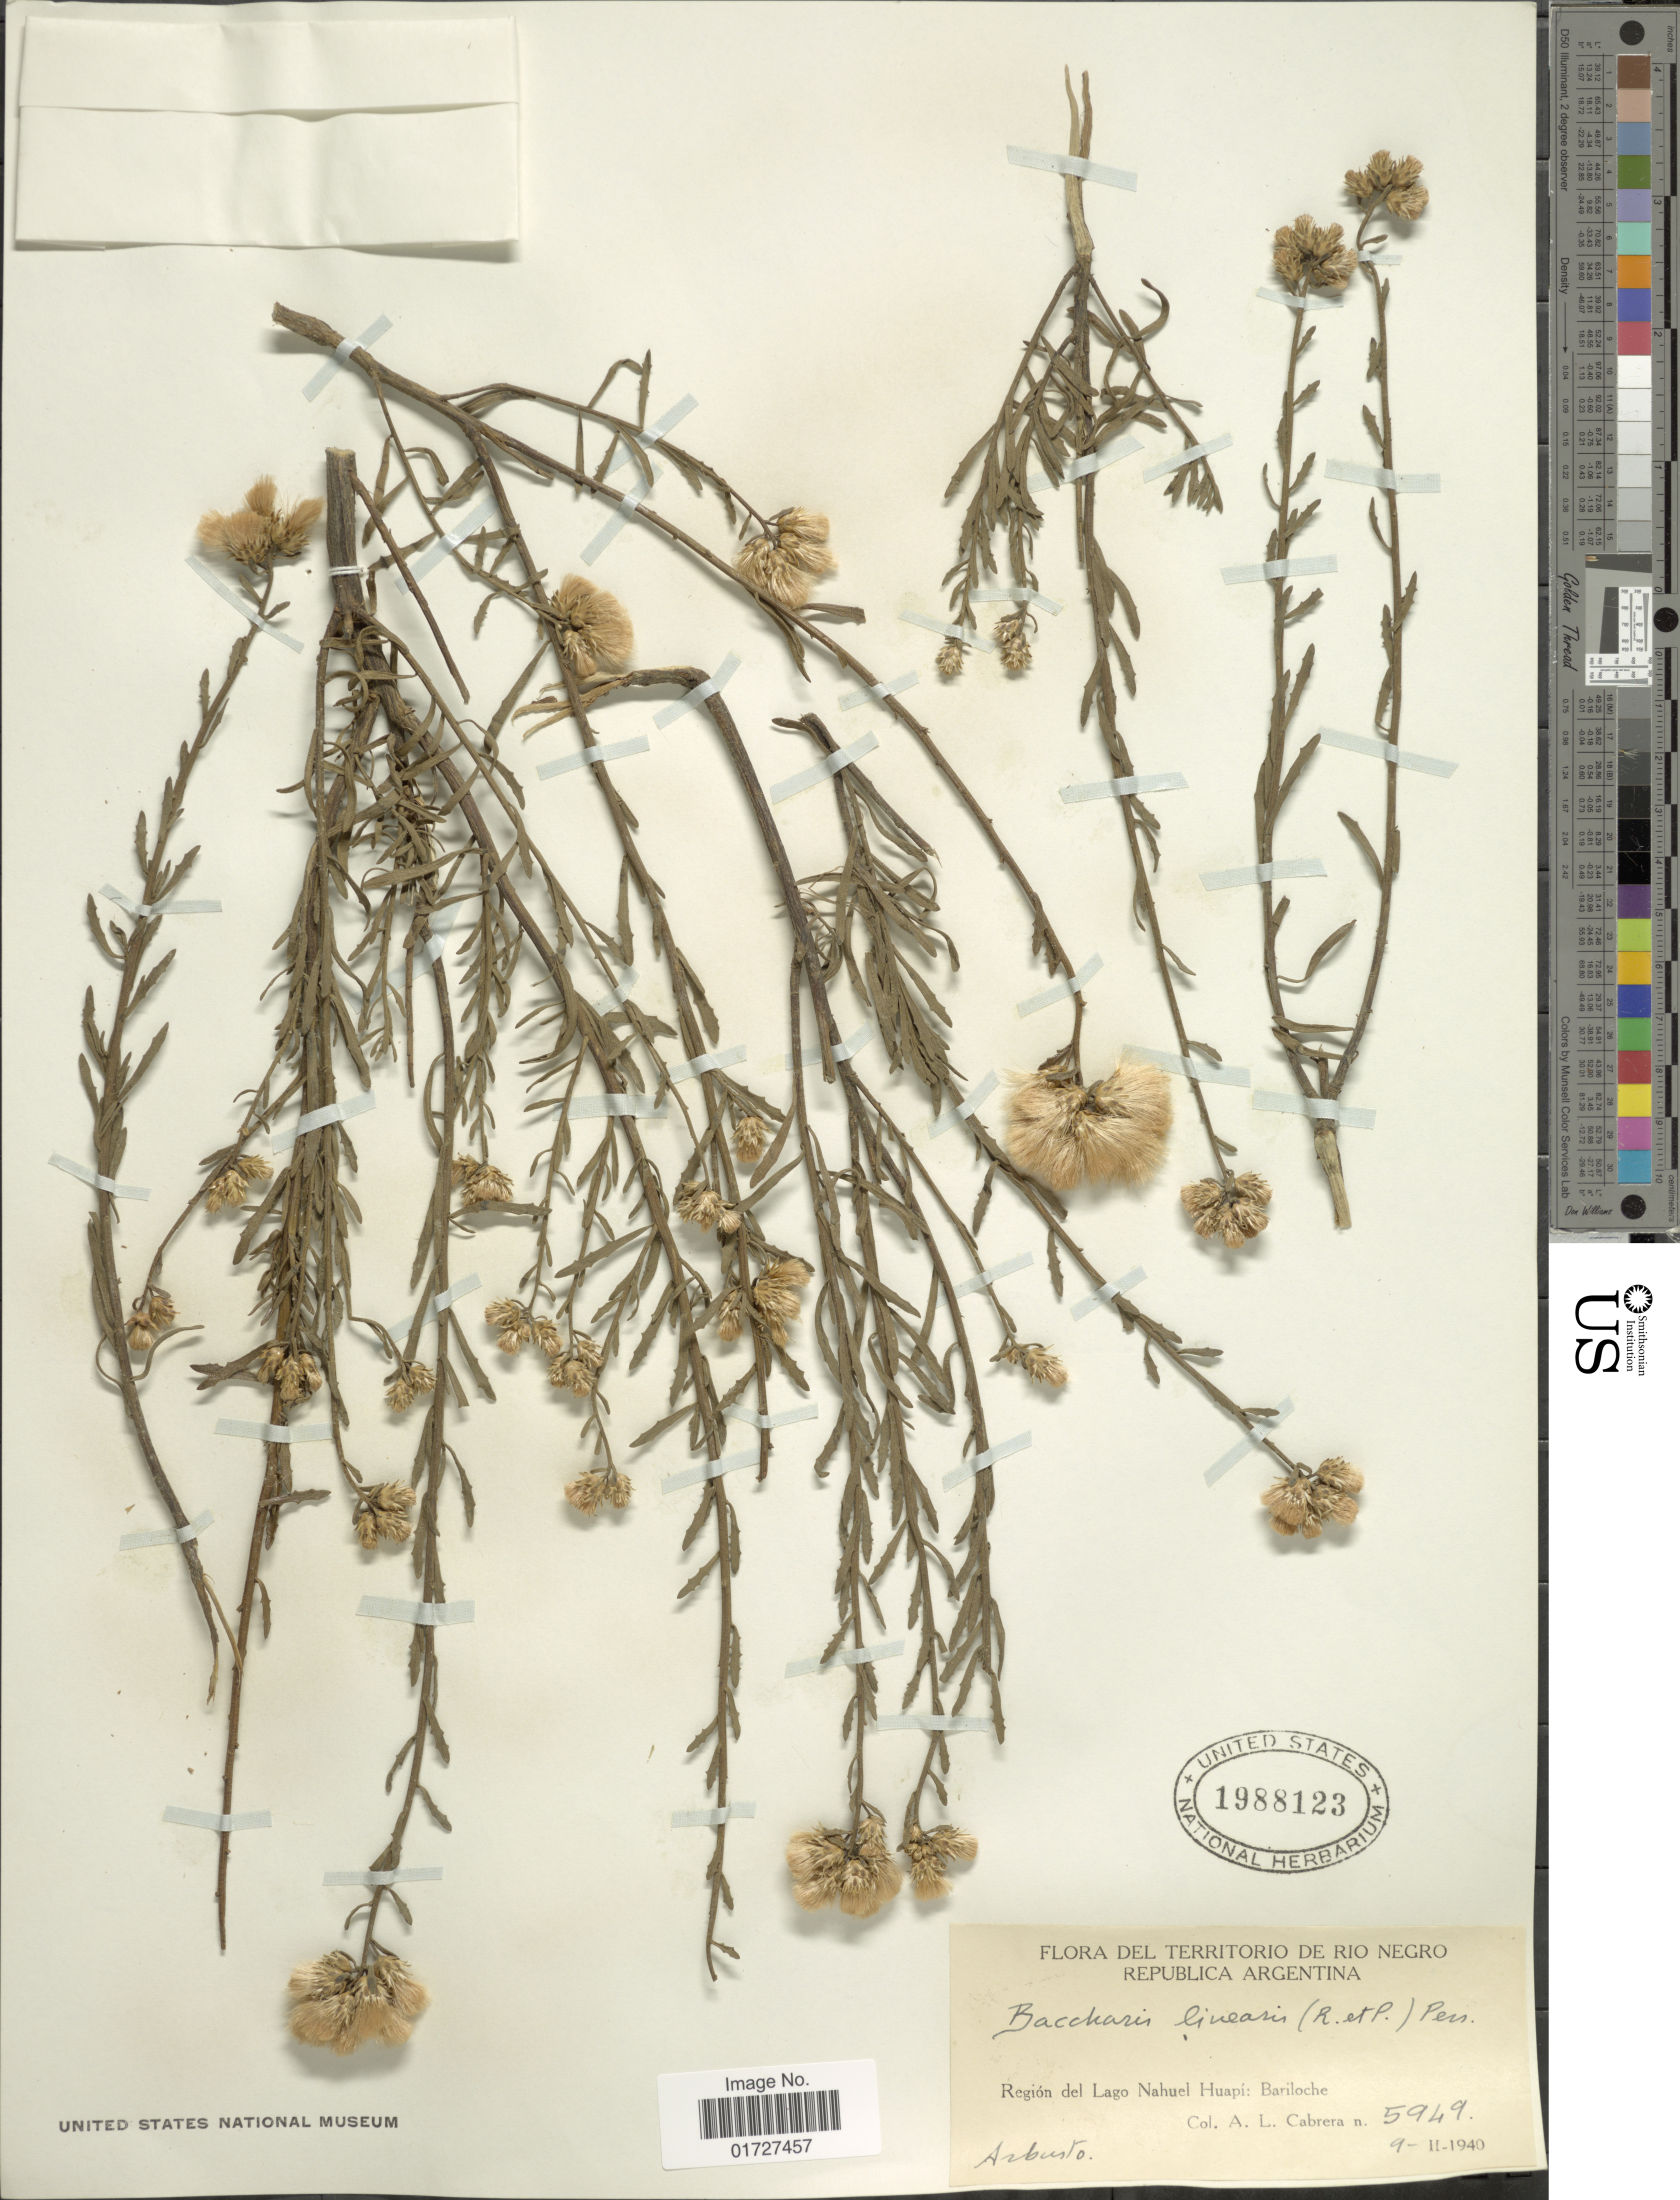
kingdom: Plantae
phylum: Tracheophyta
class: Magnoliopsida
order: Asterales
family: Asteraceae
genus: Baccharis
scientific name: Baccharis linearis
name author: (Ruiz & Pav.) Pers.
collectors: A. L. Cabrera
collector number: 5949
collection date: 1940-02-09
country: Argentina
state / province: Rio Negro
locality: Republica Argentina, Region del Lago Nahuel Huapi, Bariloche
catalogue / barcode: US 1988123